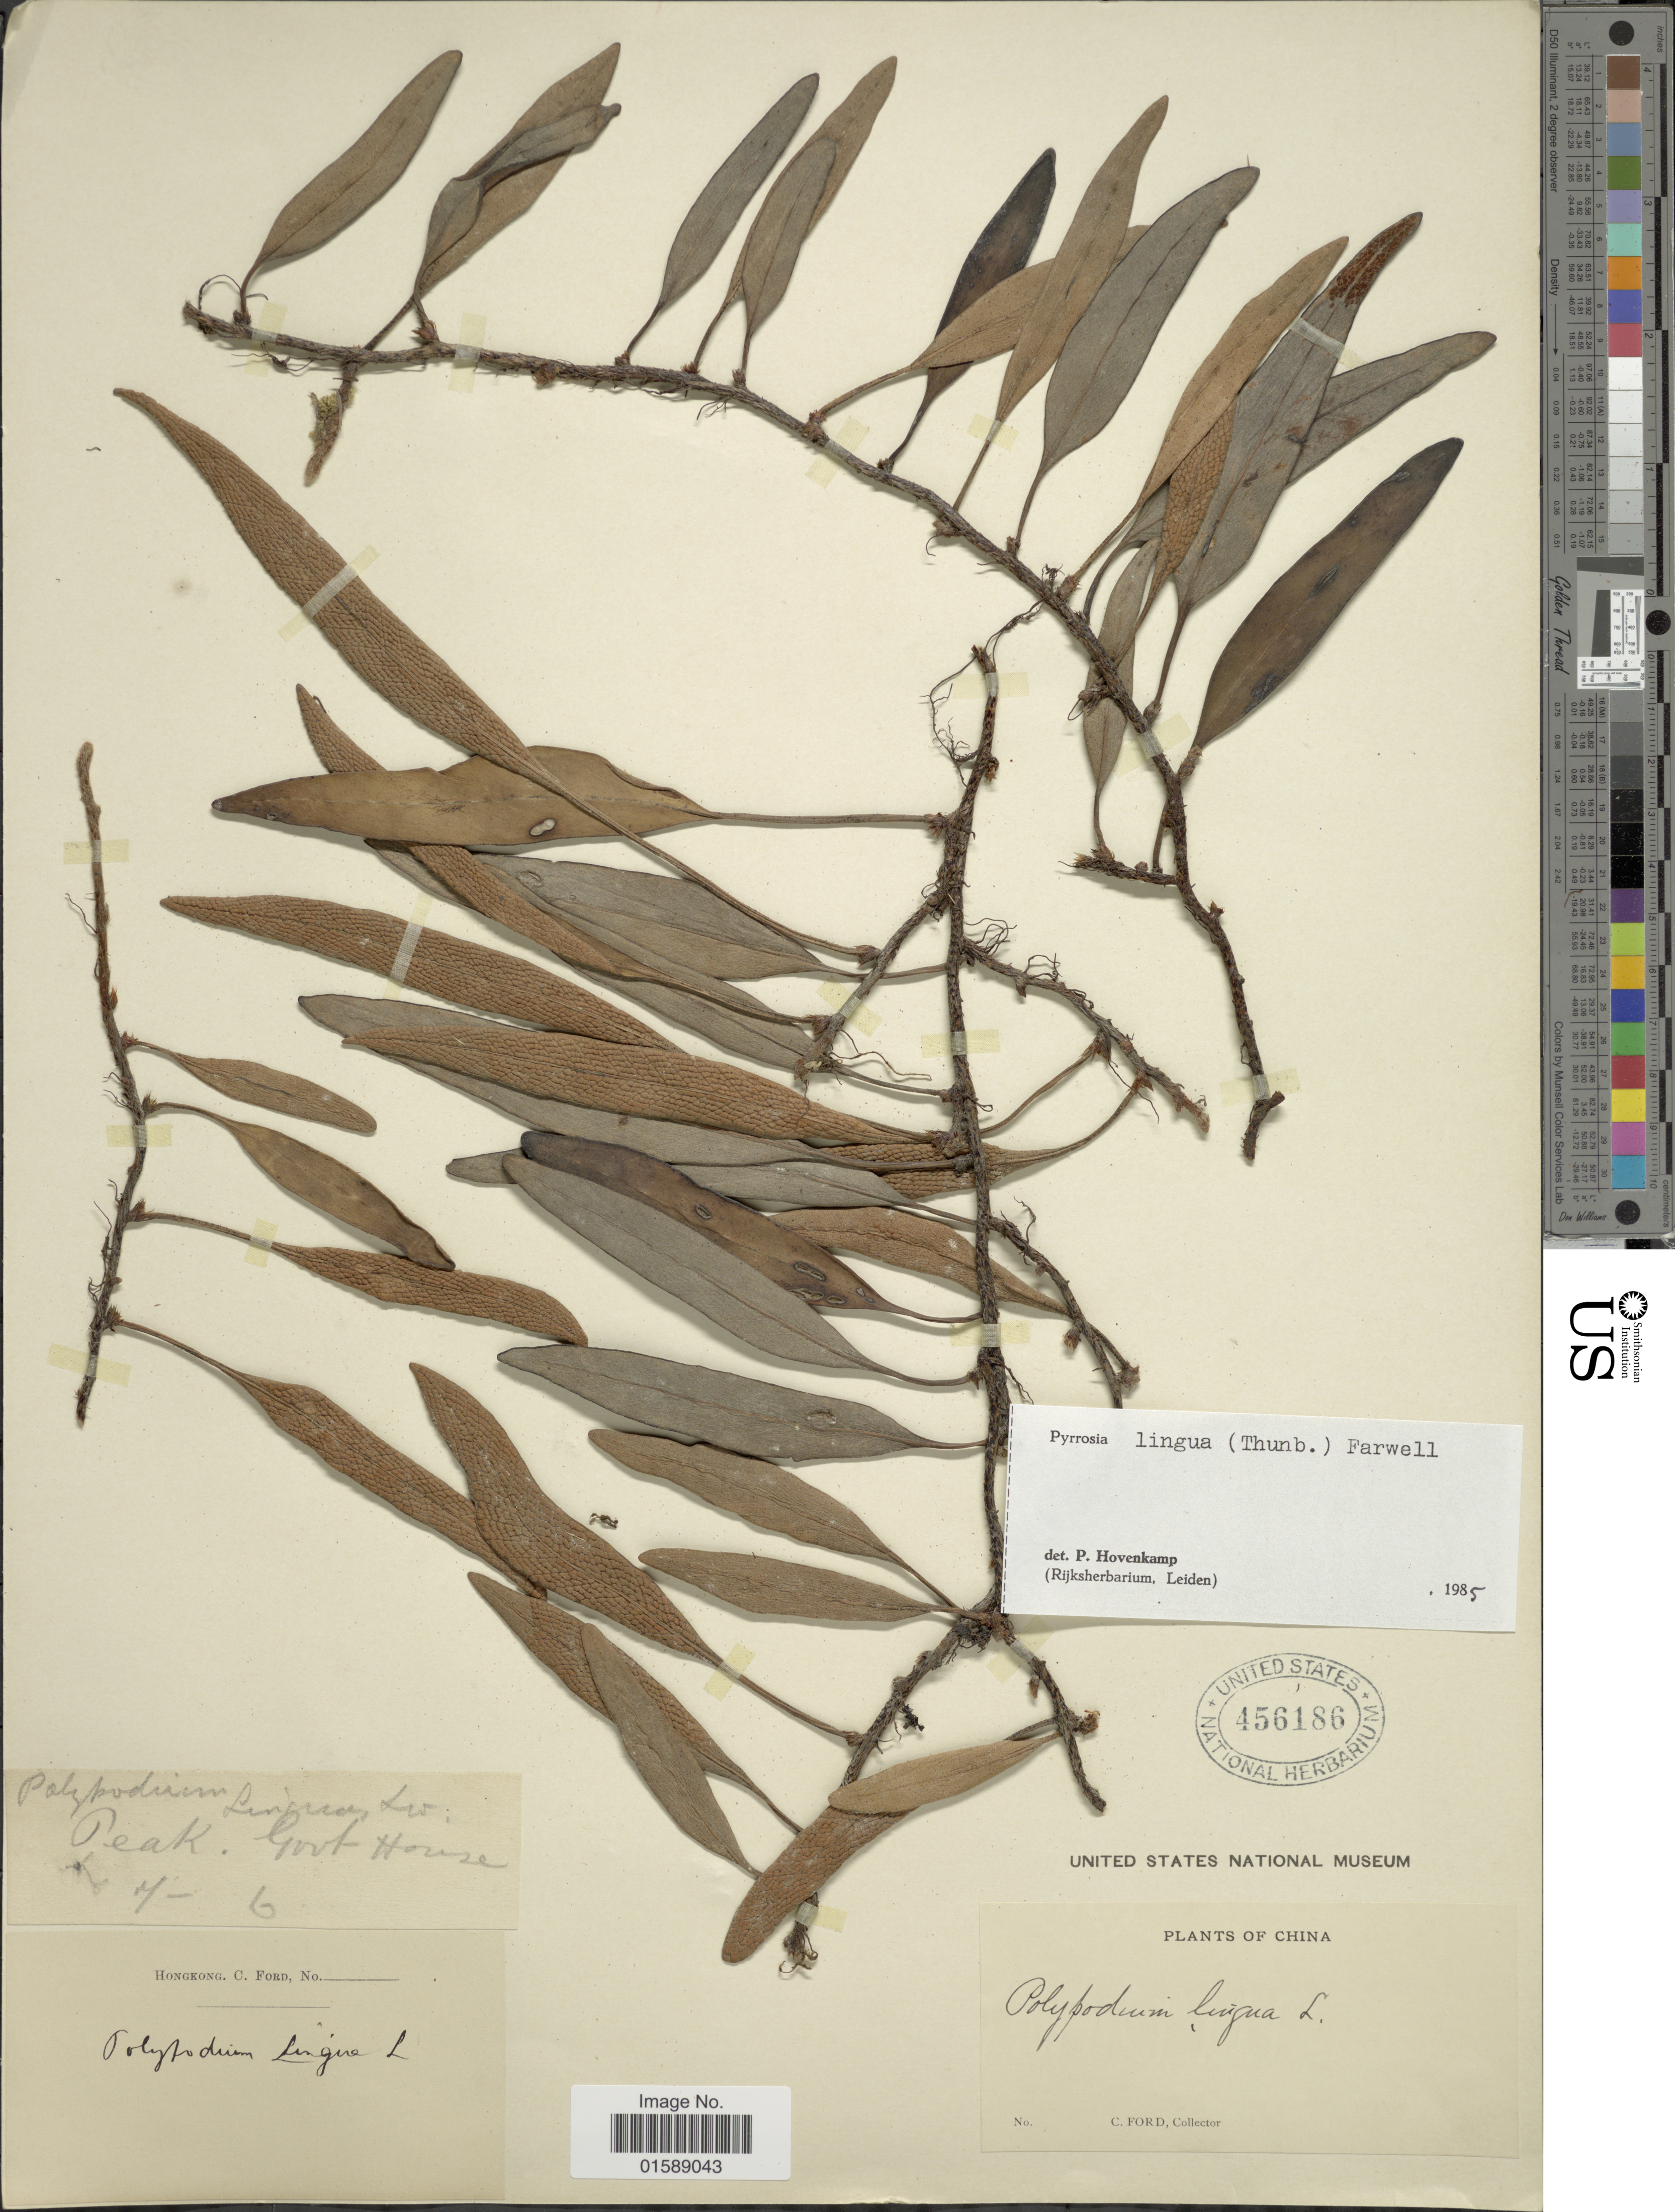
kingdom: Plantae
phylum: Tracheophyta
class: Polypodiopsida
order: Polypodiales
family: Polypodiaceae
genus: Pyrrosia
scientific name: Pyrrosia lingua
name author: (Thurb.) Farw.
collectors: C. Ford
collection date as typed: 7- 6?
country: China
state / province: Hong Kong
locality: Hongkong. Peak. Goot House [unsure placement]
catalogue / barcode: US 456186